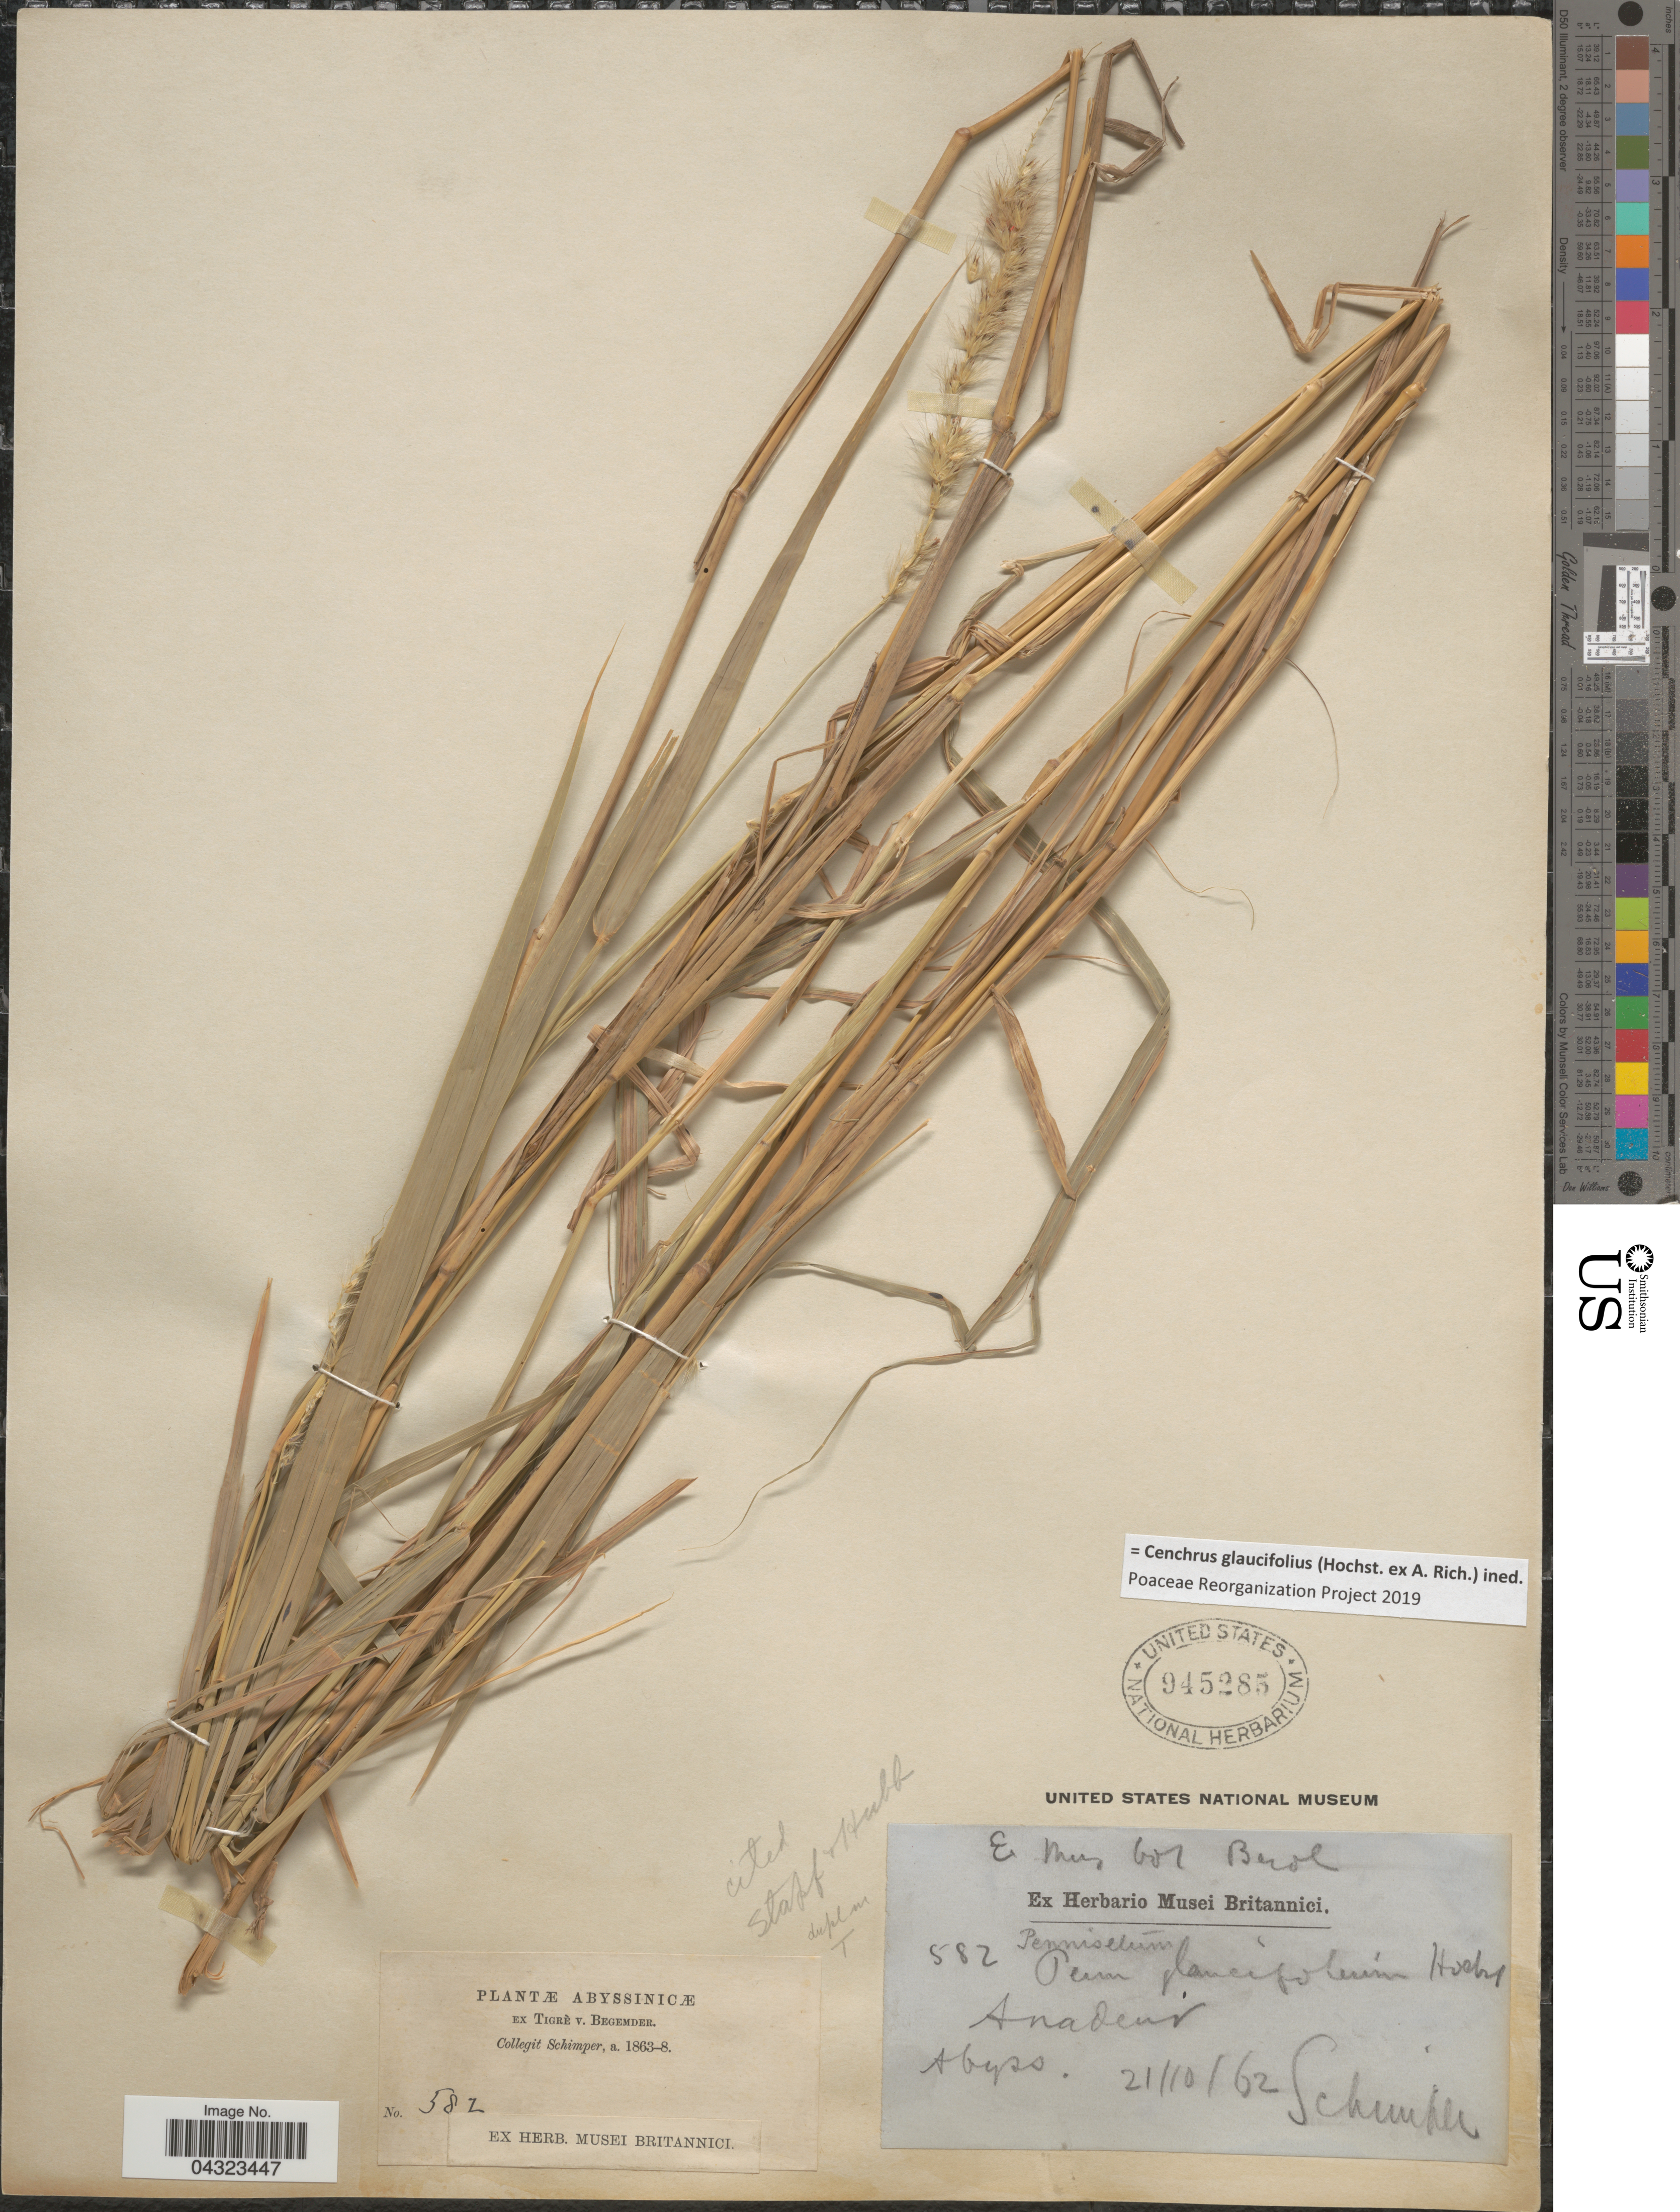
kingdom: Plantae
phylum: Tracheophyta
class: Liliopsida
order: Poales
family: Poaceae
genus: Cenchrus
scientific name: Cenchrus glaucocladus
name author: (Stapf & C. E. Hubb.) Morrone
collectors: -. Schimper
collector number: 582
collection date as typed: Transcribed d/m/y: 21/10/62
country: Ethiopia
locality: Anadehr [interpreted]. Abyss.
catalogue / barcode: US 945285